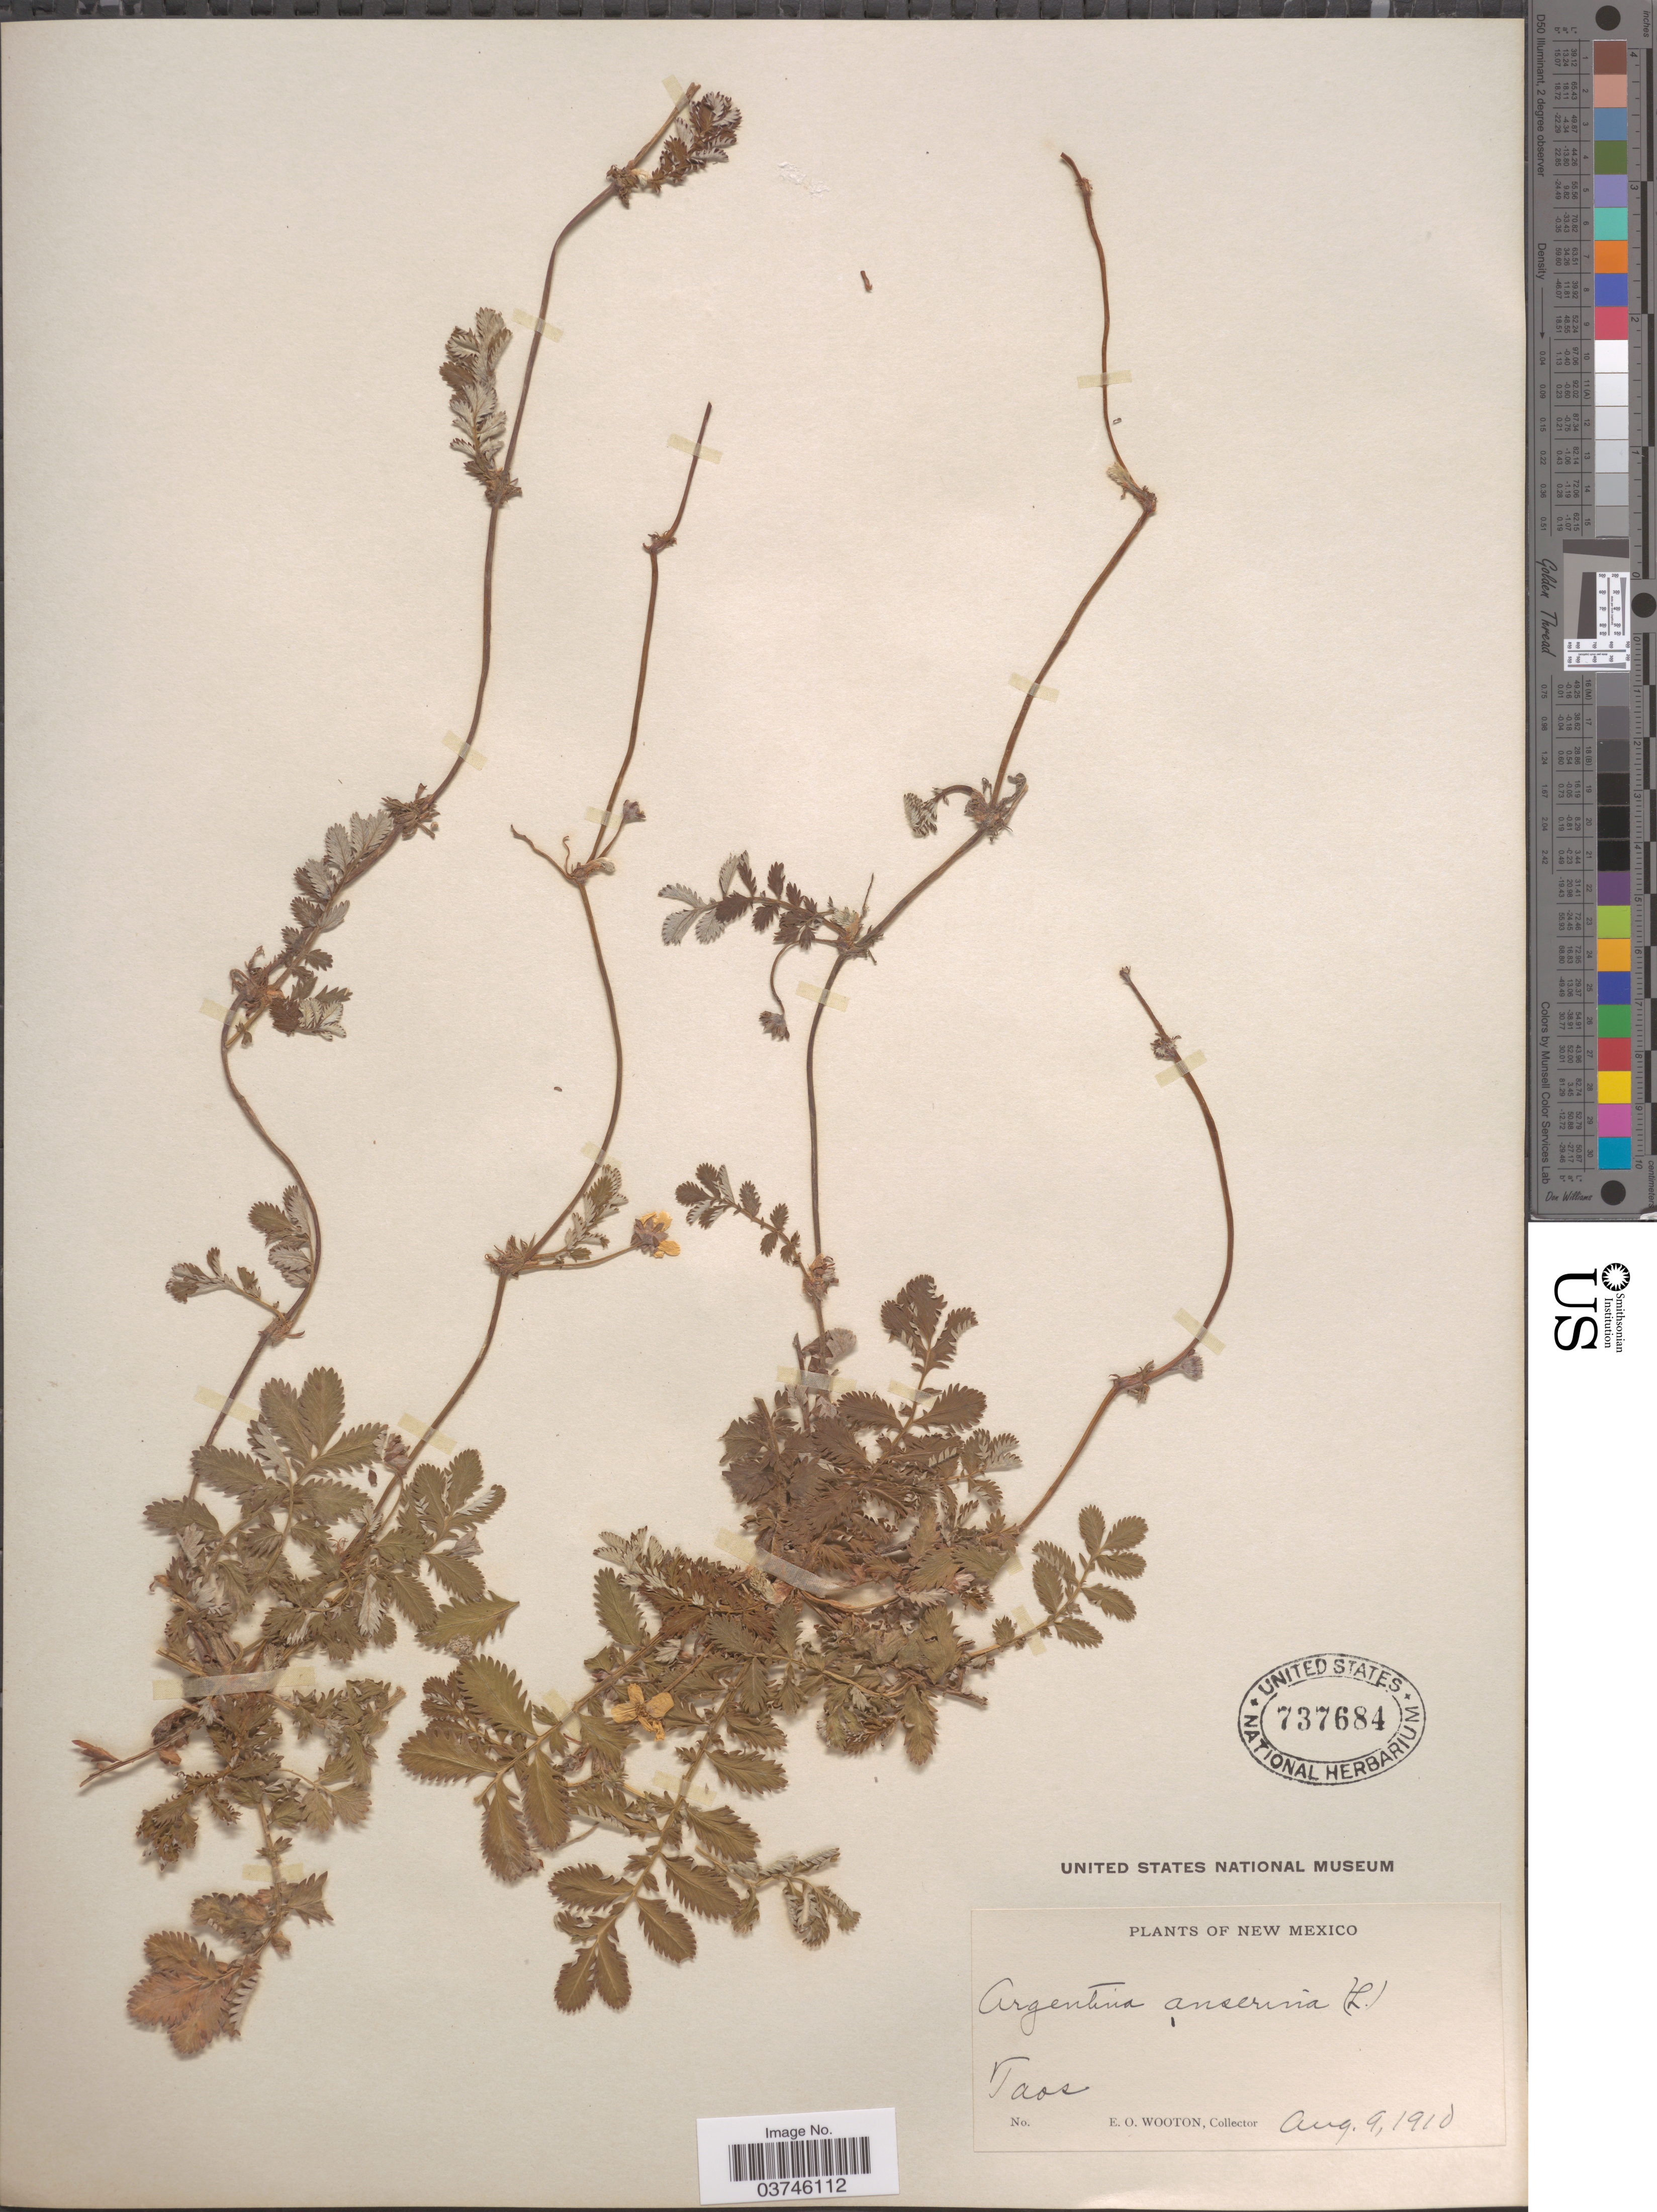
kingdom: Plantae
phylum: Tracheophyta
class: Magnoliopsida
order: Rosales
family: Rosaceae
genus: Argentina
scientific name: Argentina anserina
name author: (L.) Rydb.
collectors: E. O. Wooton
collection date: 1910-08-09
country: United States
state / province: New Mexico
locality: Taos.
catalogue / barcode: US 737684